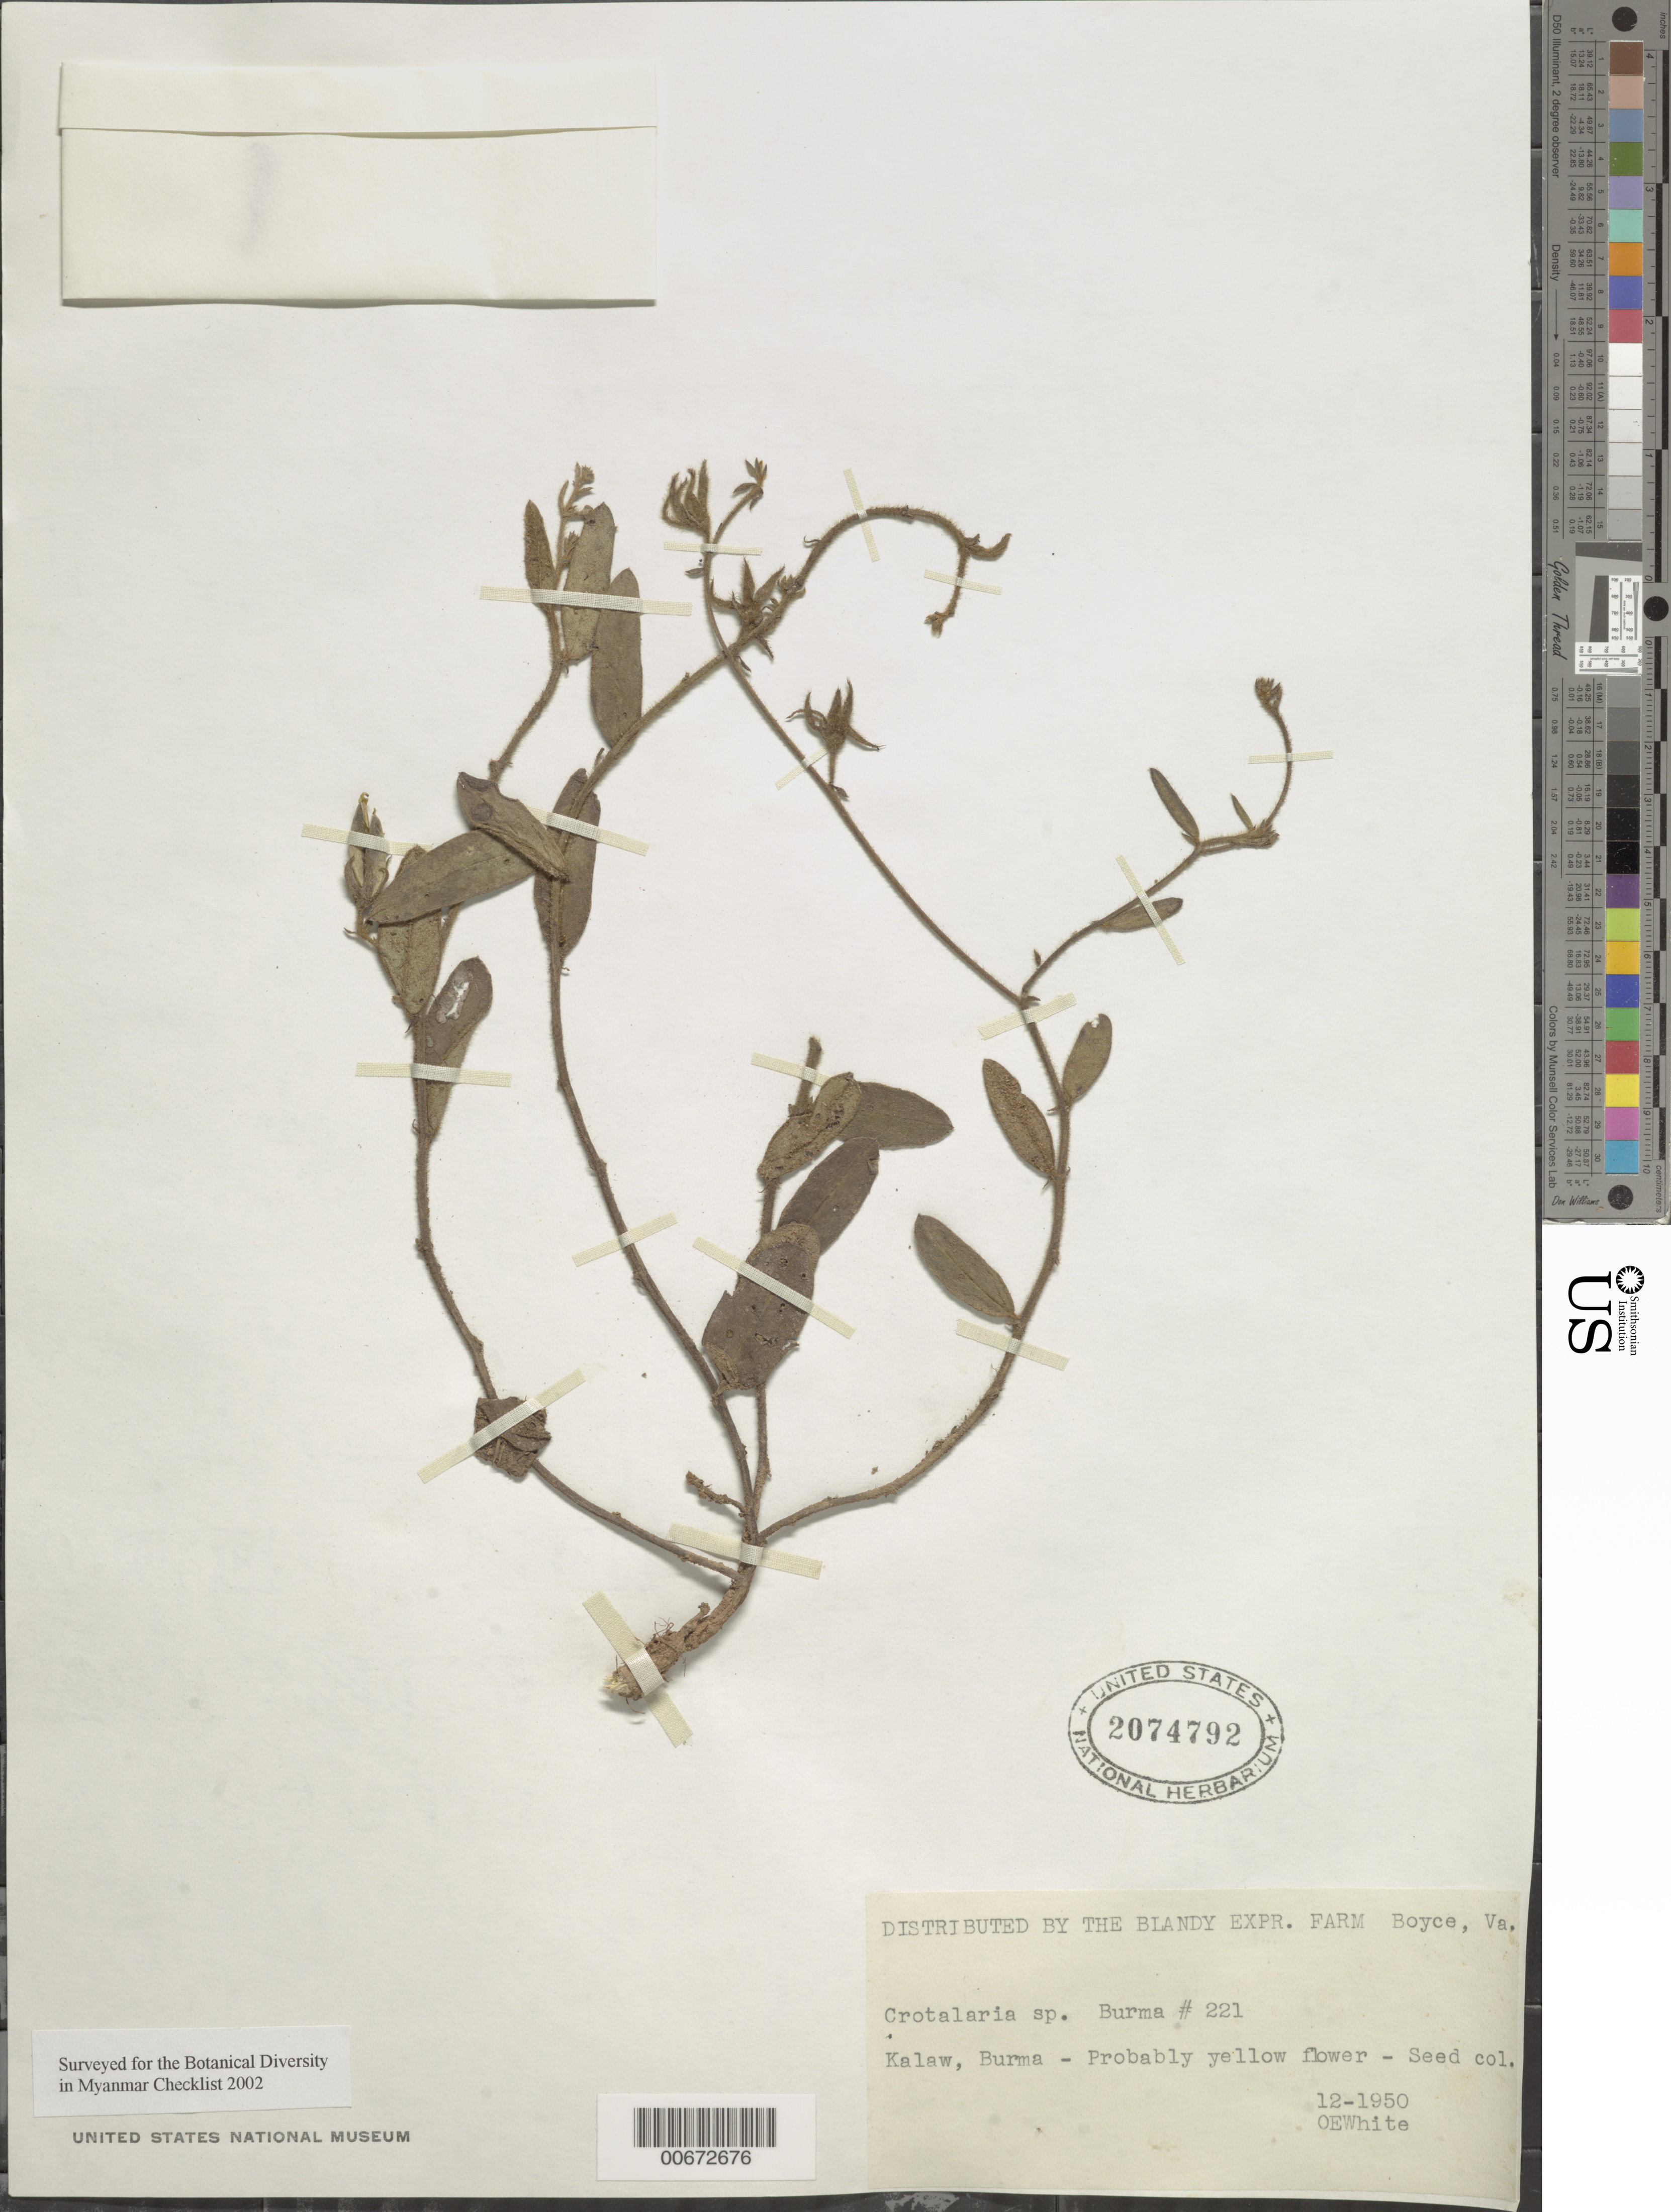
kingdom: Plantae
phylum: Tracheophyta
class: Magnoliopsida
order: Fabales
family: Fabaceae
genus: Crotalaria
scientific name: Crotalaria sp.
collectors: O. E. White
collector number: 221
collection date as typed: Dec 1950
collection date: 1950-12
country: Myanmar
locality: Kalaw.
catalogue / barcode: US 2074792